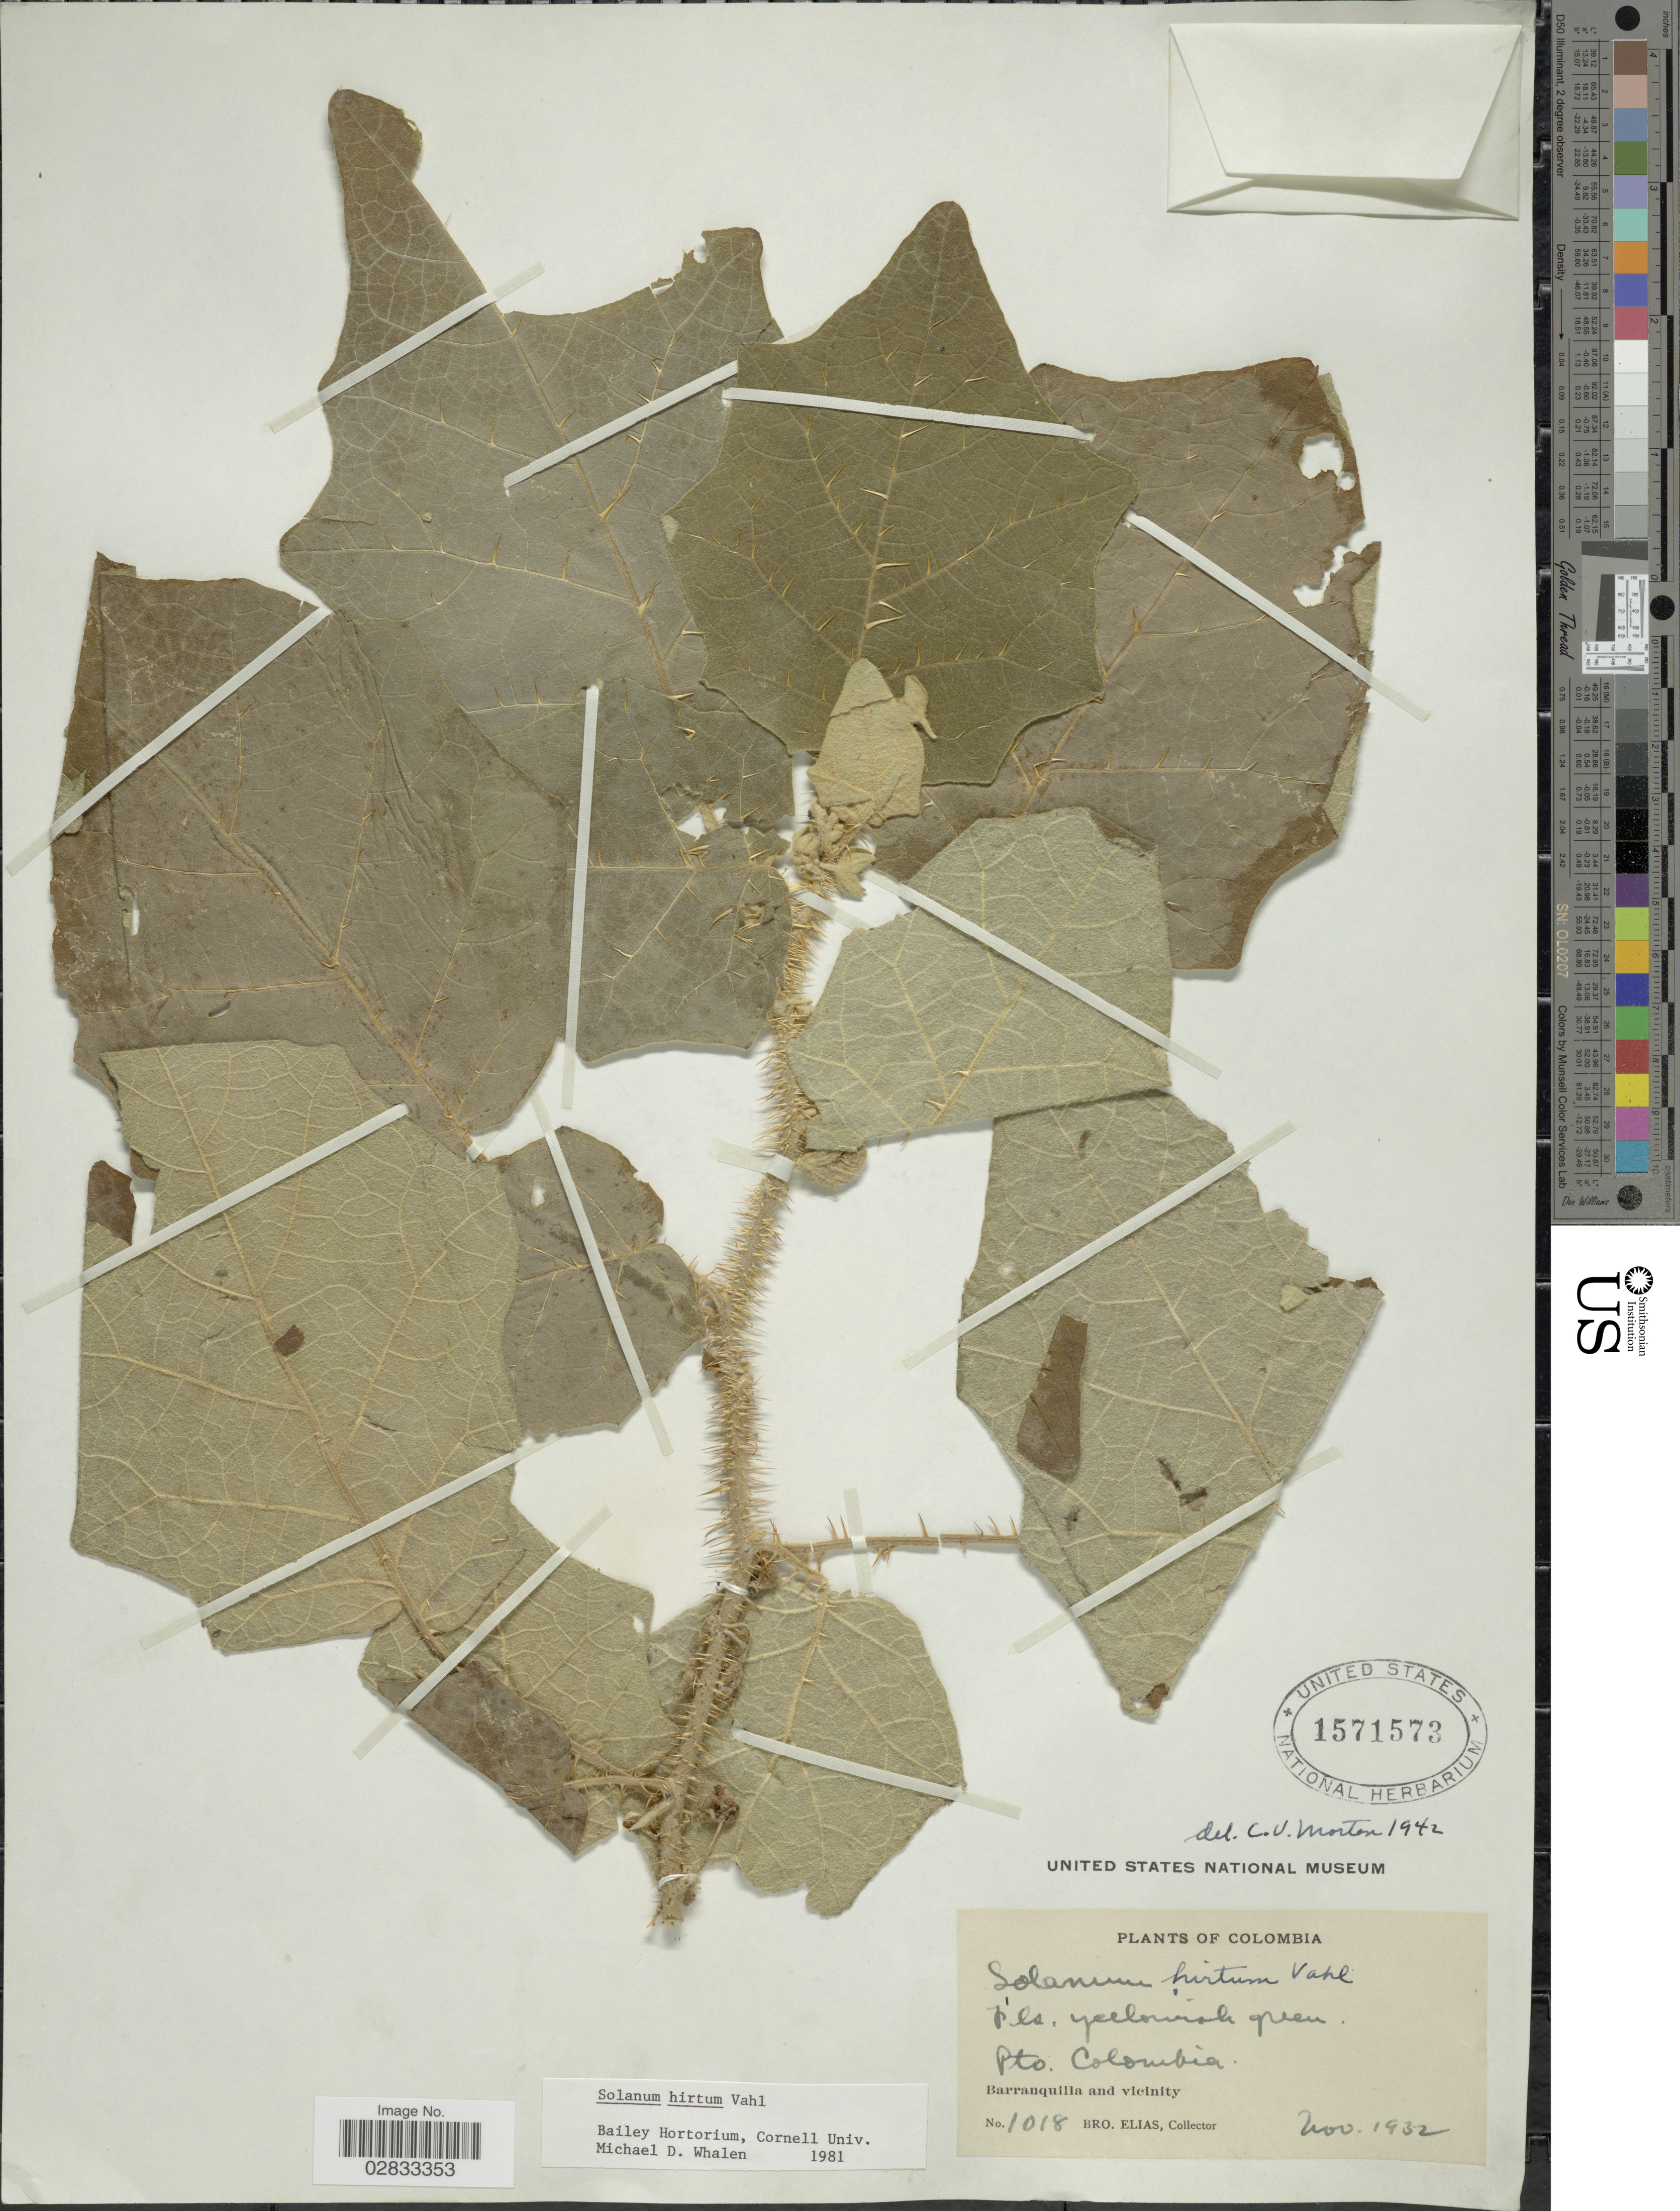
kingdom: Plantae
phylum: Tracheophyta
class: Magnoliopsida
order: Solanales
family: Solanaceae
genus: Solanum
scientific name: Solanum hirtum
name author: Vahl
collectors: Bro. Elias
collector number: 1018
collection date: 1932-11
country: Colombia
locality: Pto. Colombia, Barranquilla and vicinity.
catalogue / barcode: US 1571572